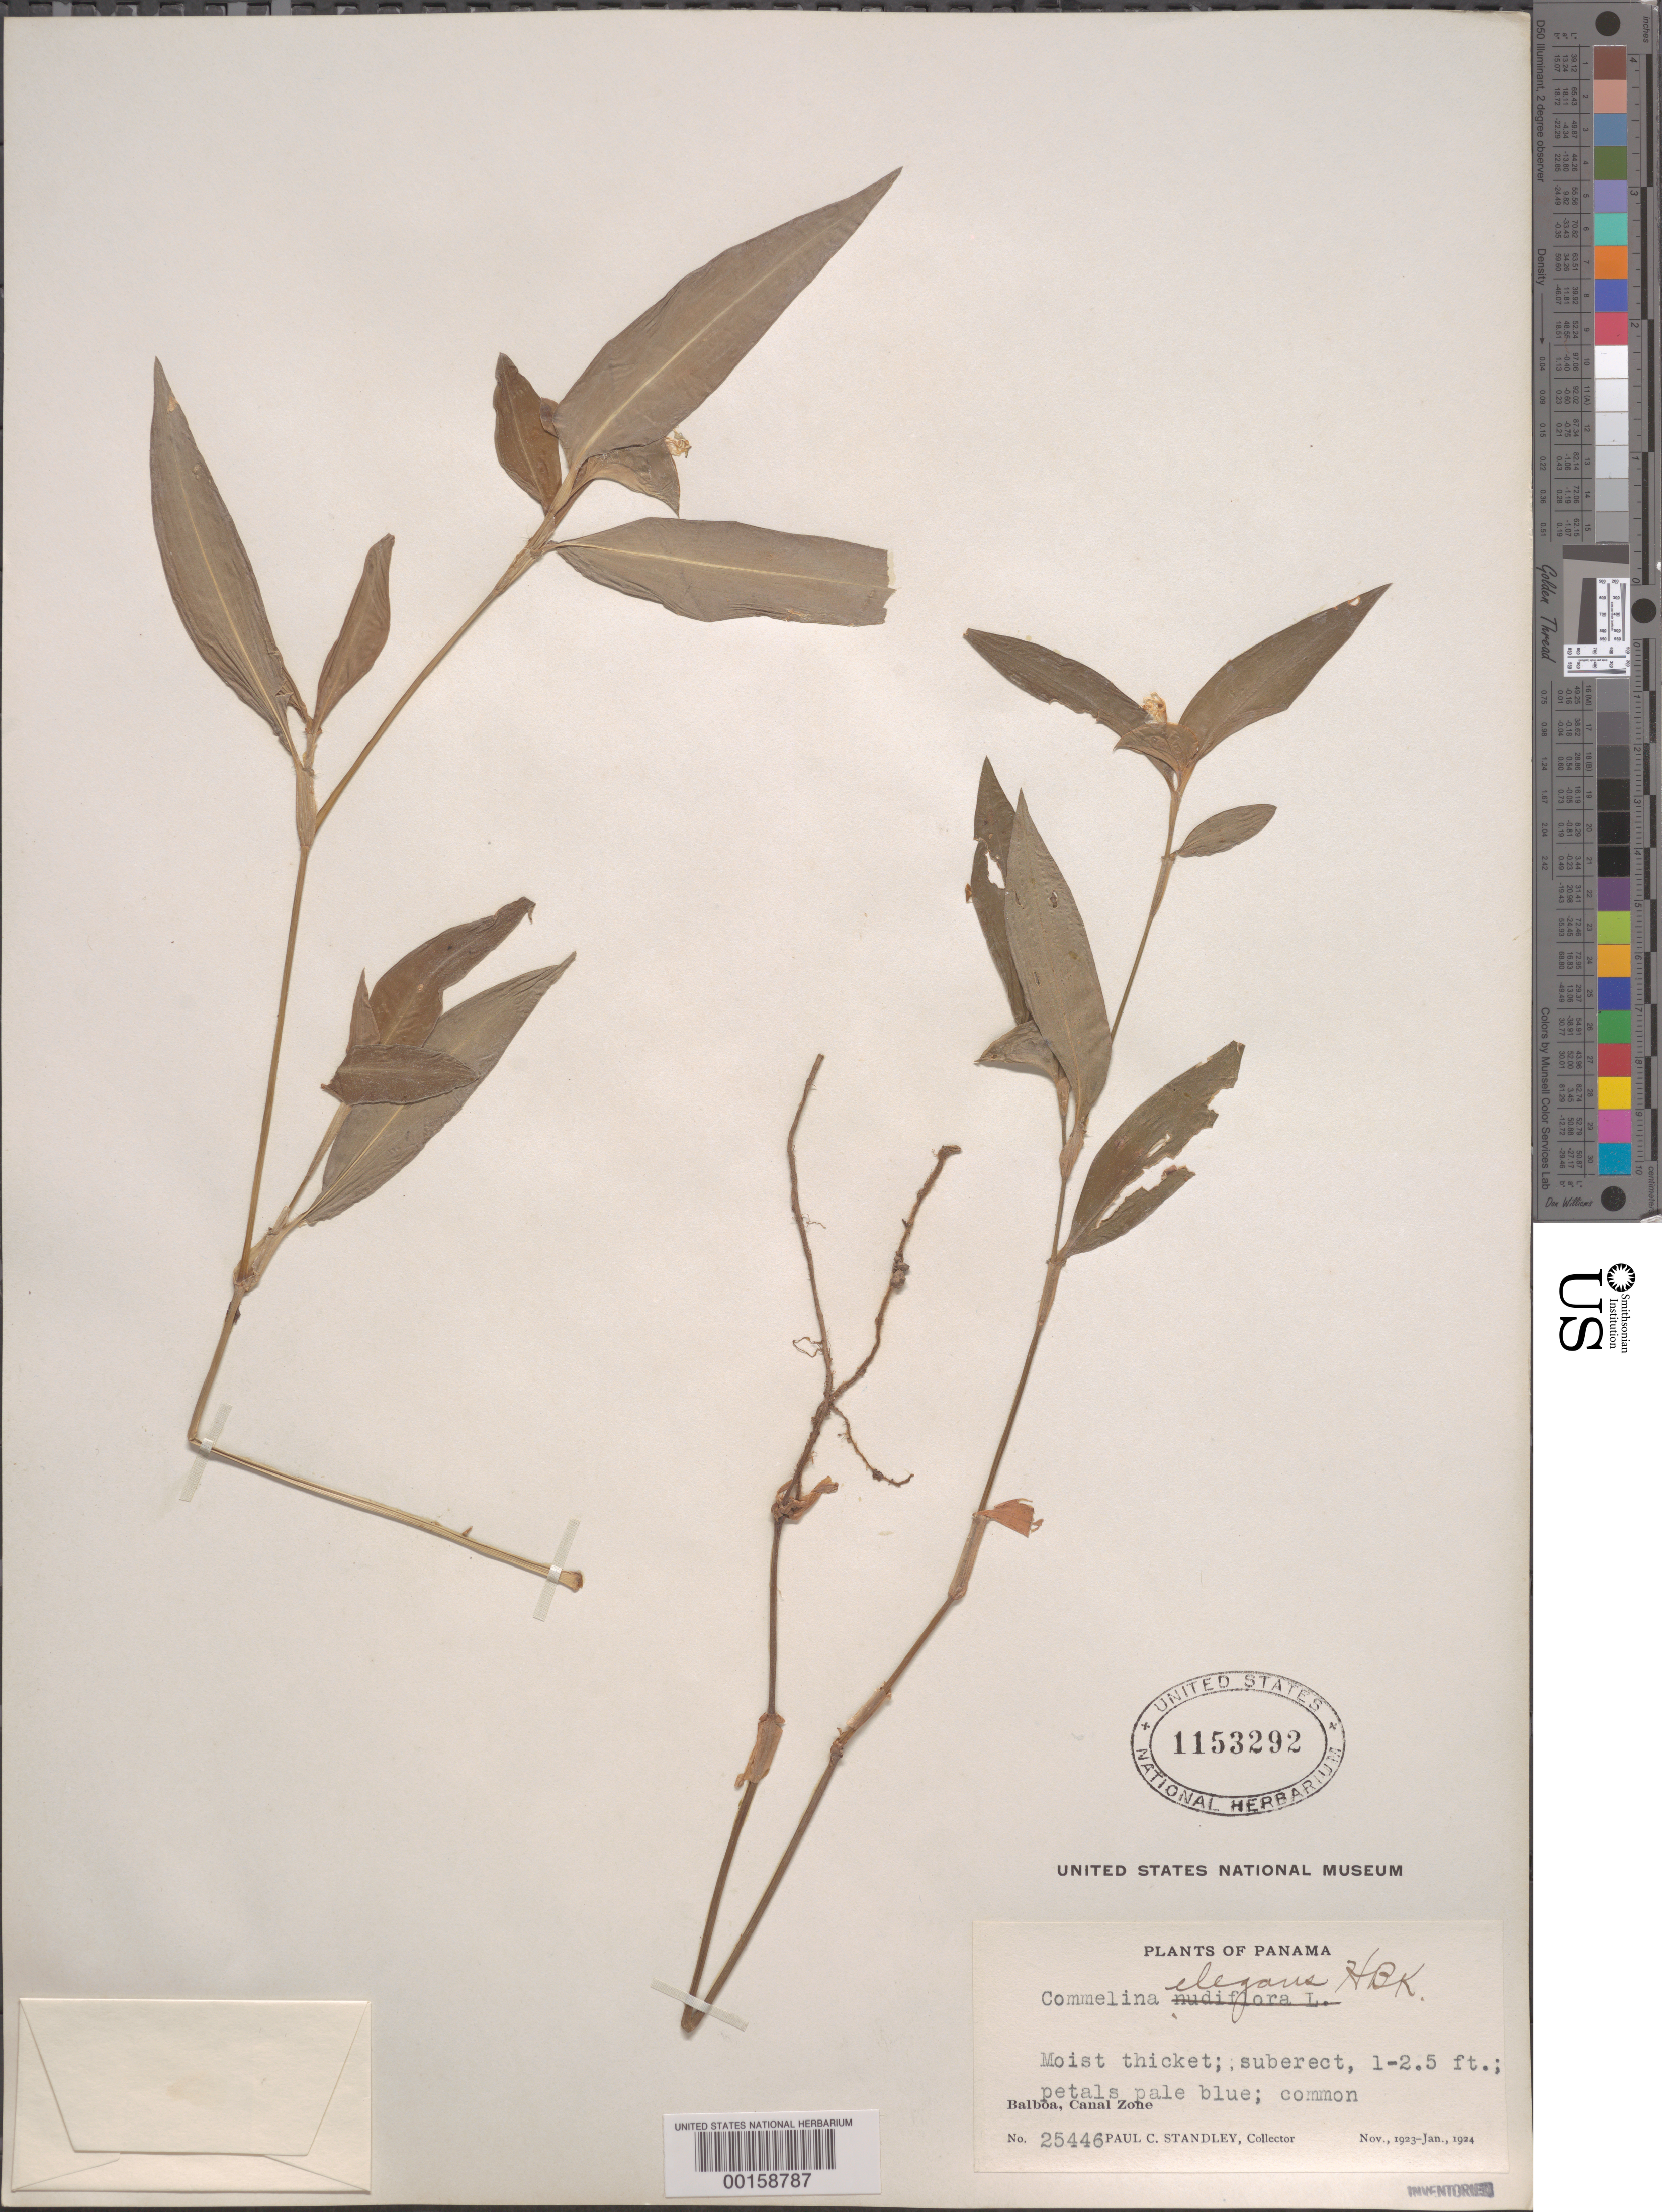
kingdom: Plantae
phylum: Tracheophyta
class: Liliopsida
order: Commelinales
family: Commelinaceae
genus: Commelina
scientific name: Commelina erecta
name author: L.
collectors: P. C. Standley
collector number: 25446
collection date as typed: Nov 1923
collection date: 1923-11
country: Panama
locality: Balboa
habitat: Moist soil; thicket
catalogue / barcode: US 1153292